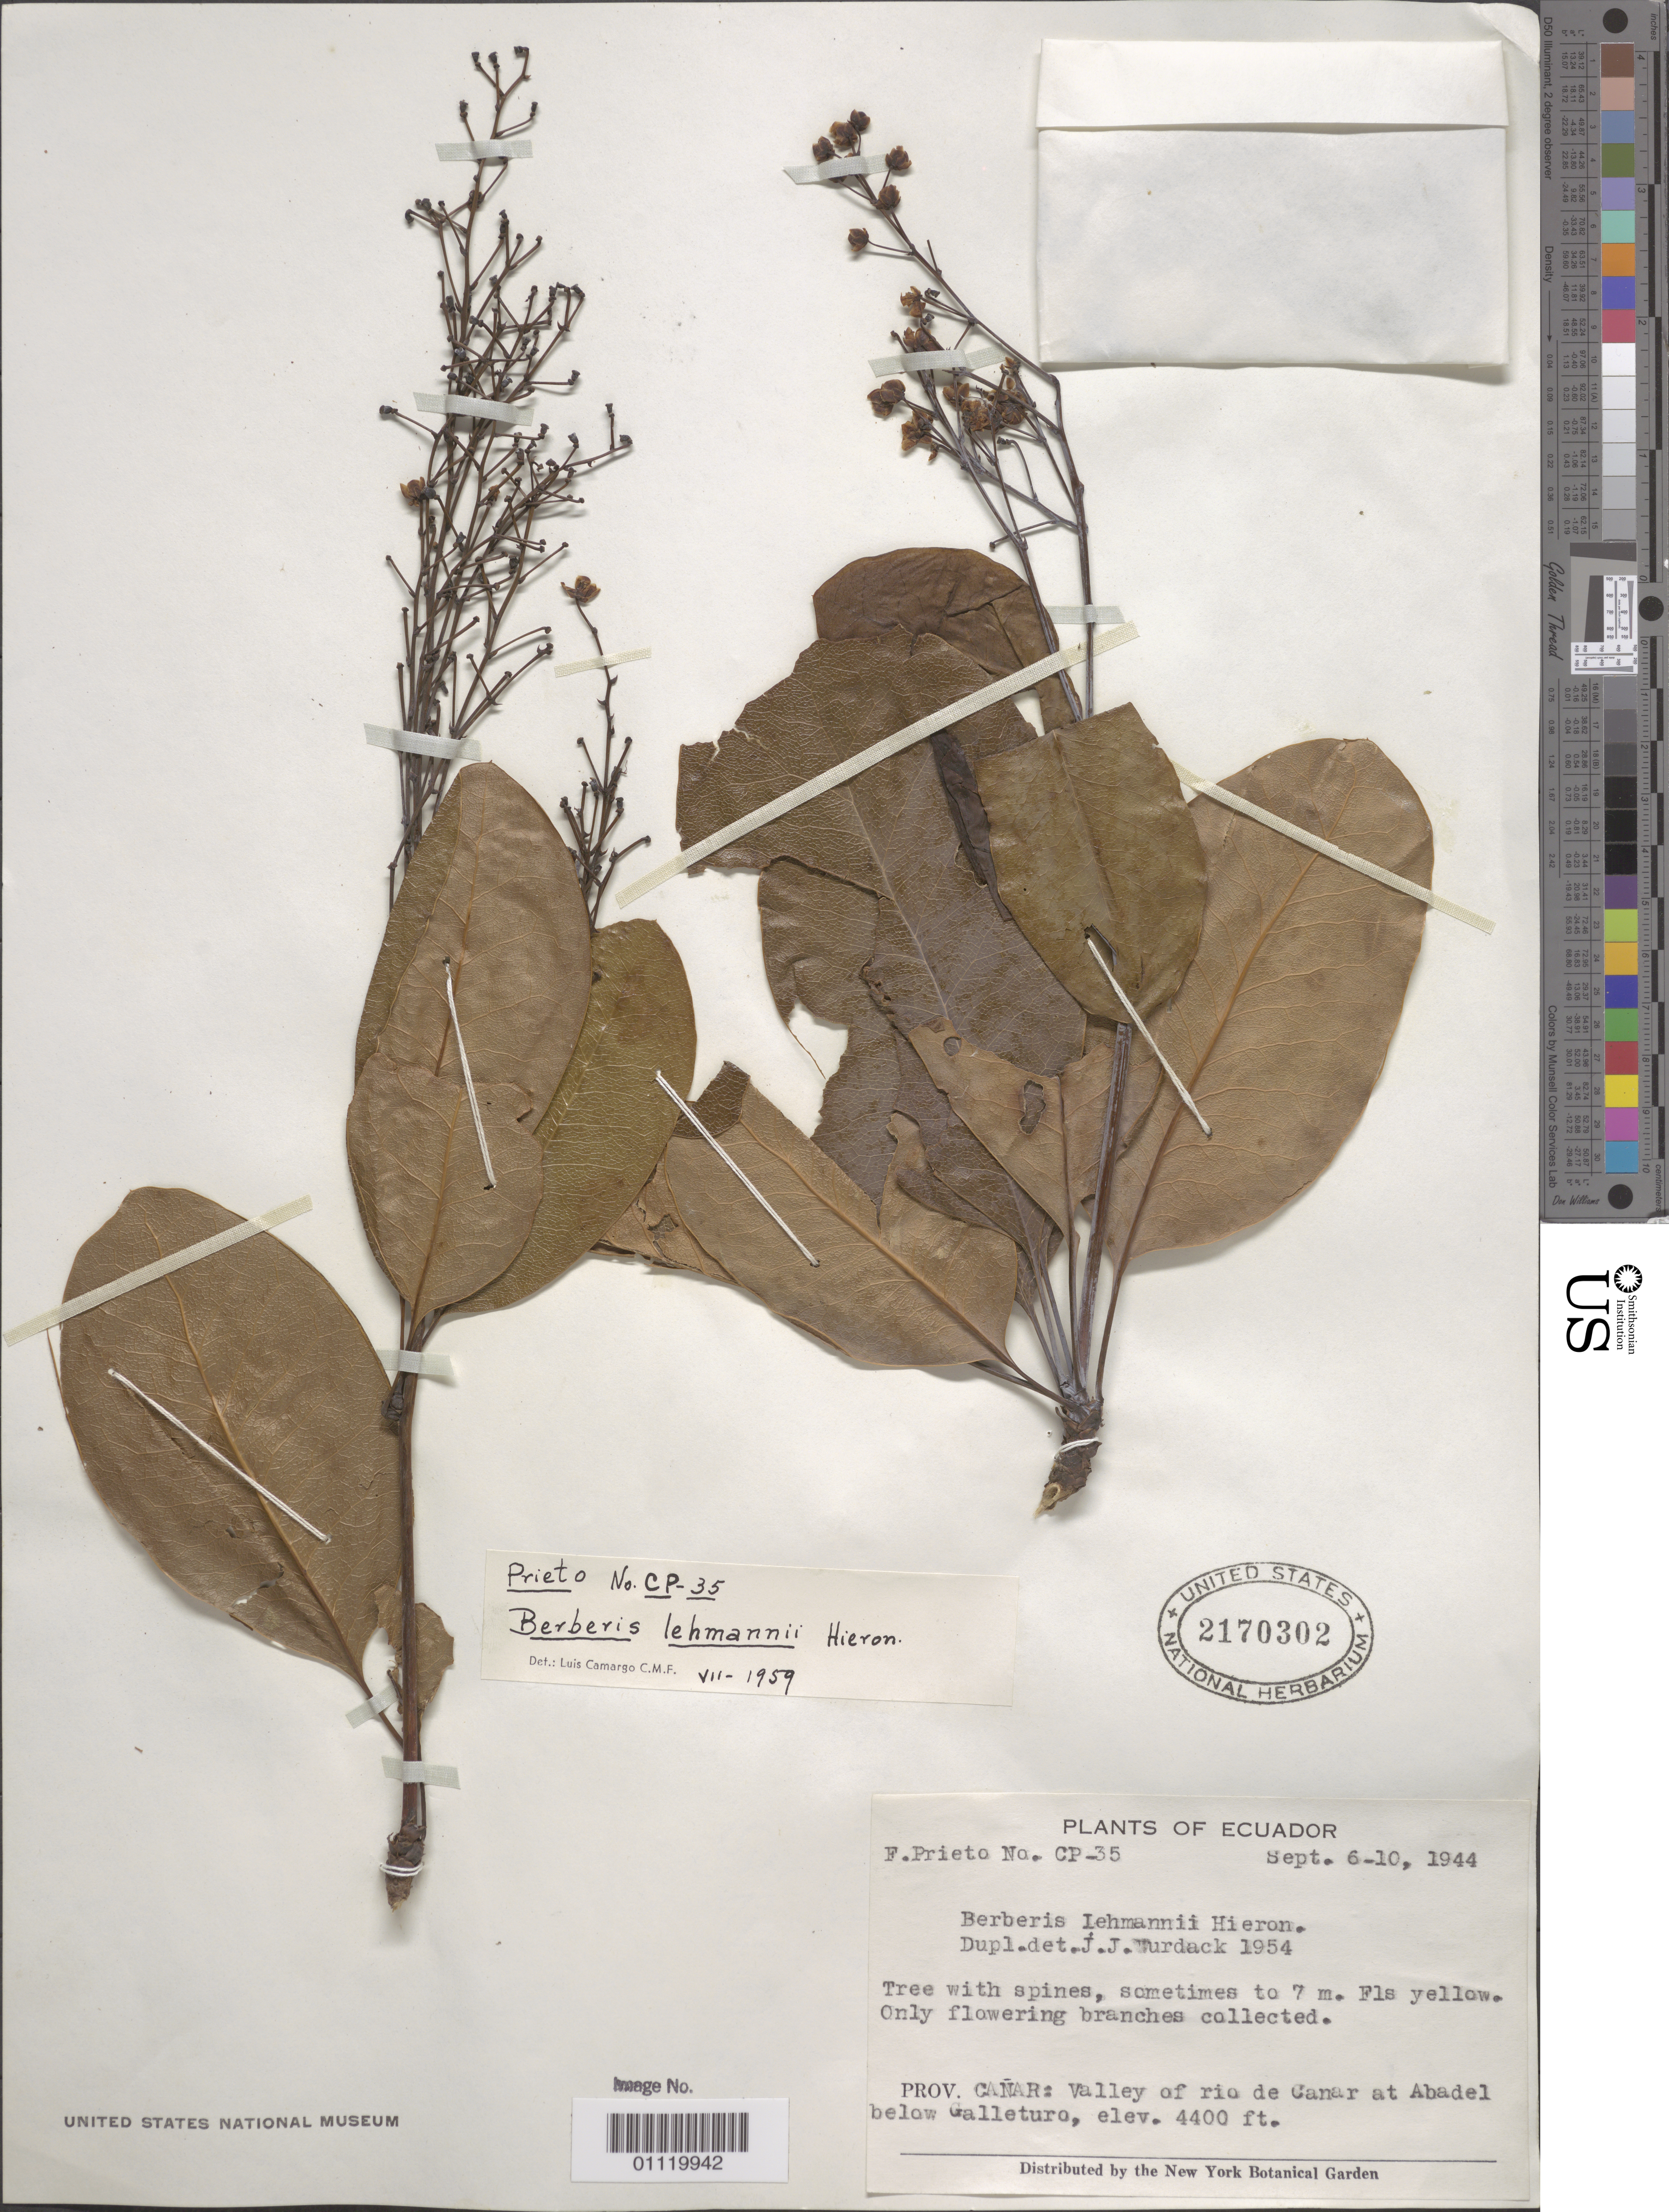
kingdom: Plantae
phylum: Tracheophyta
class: Magnoliopsida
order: Ranunculales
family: Berberidaceae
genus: Berberis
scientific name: Berberis lehmannii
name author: Hieron.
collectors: F. Prieto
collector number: CP-35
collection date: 1944-09-06/1944-09-10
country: Ecuador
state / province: Cañar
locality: Valley of rio de Canar at Abadel below Galleturo.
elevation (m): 1219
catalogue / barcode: US 2170302